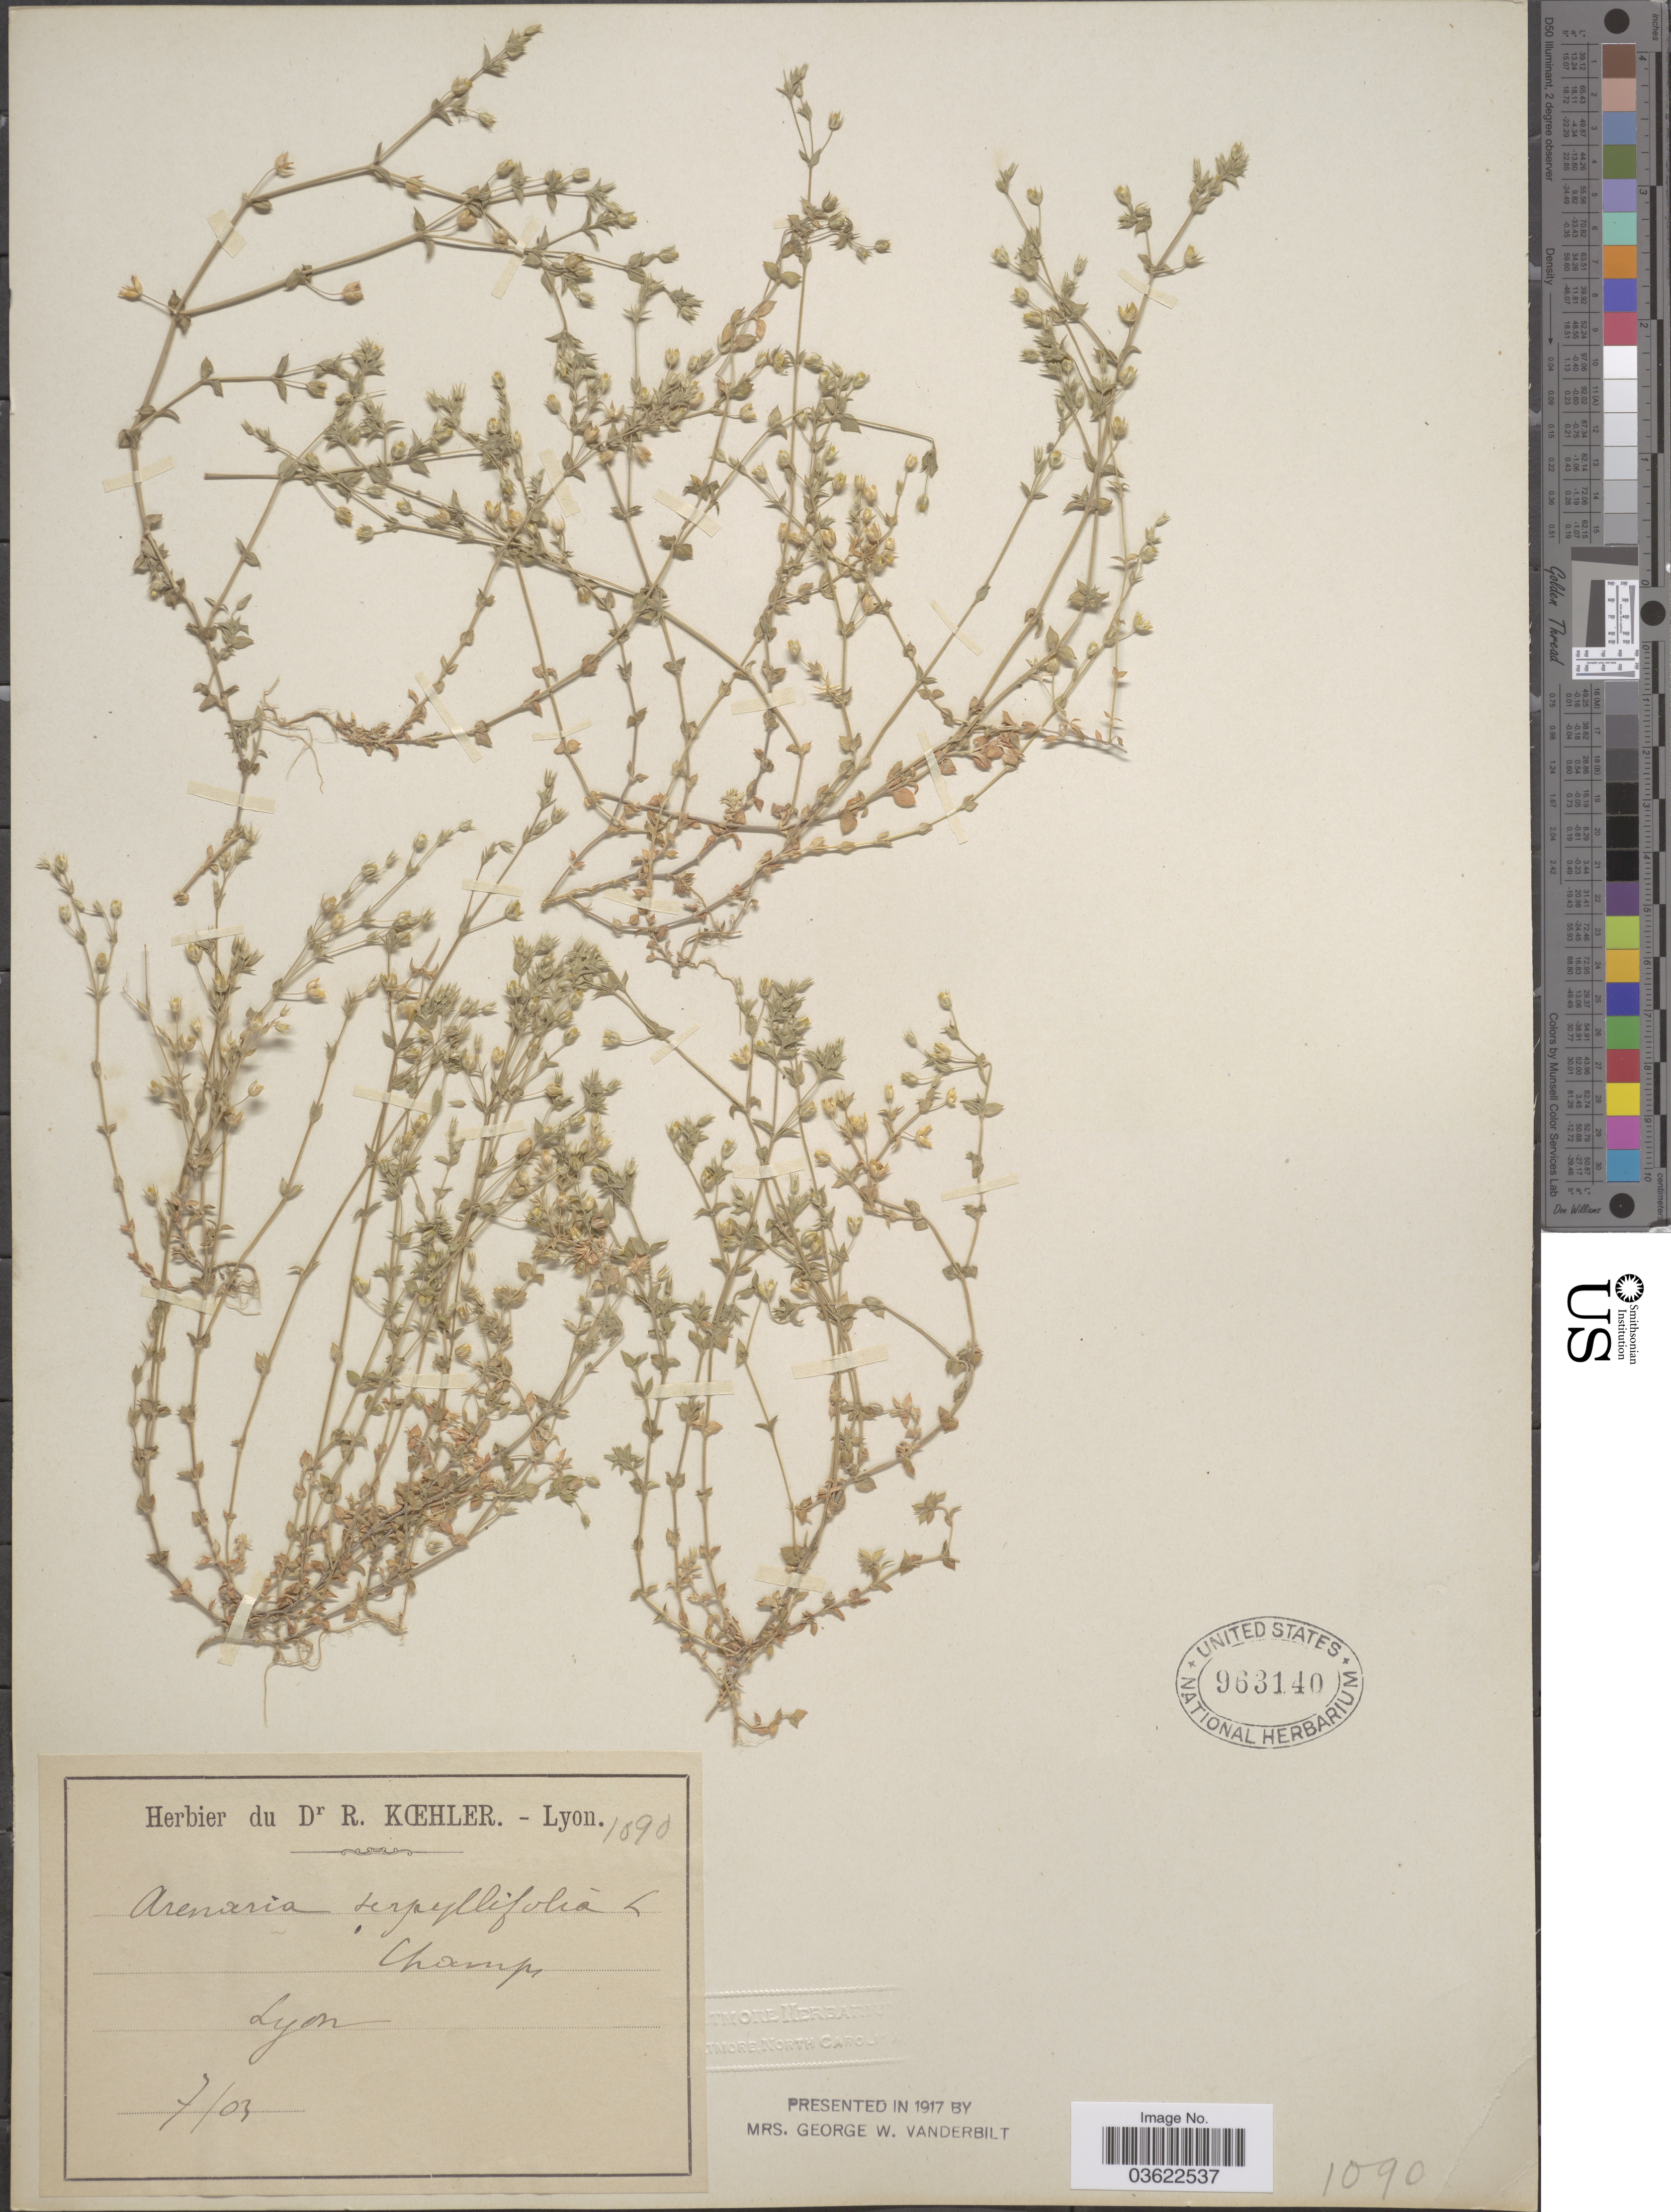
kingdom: Plantae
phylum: Tracheophyta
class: Magnoliopsida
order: Caryophyllales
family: Caryophyllaceae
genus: Arenaria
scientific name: Arenaria serpyllifolia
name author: L.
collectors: Ex herb. R. Koehler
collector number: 1090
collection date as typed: Transcribed d/m/y: /7/3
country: France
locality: Champs. Lyon.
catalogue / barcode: US 963140